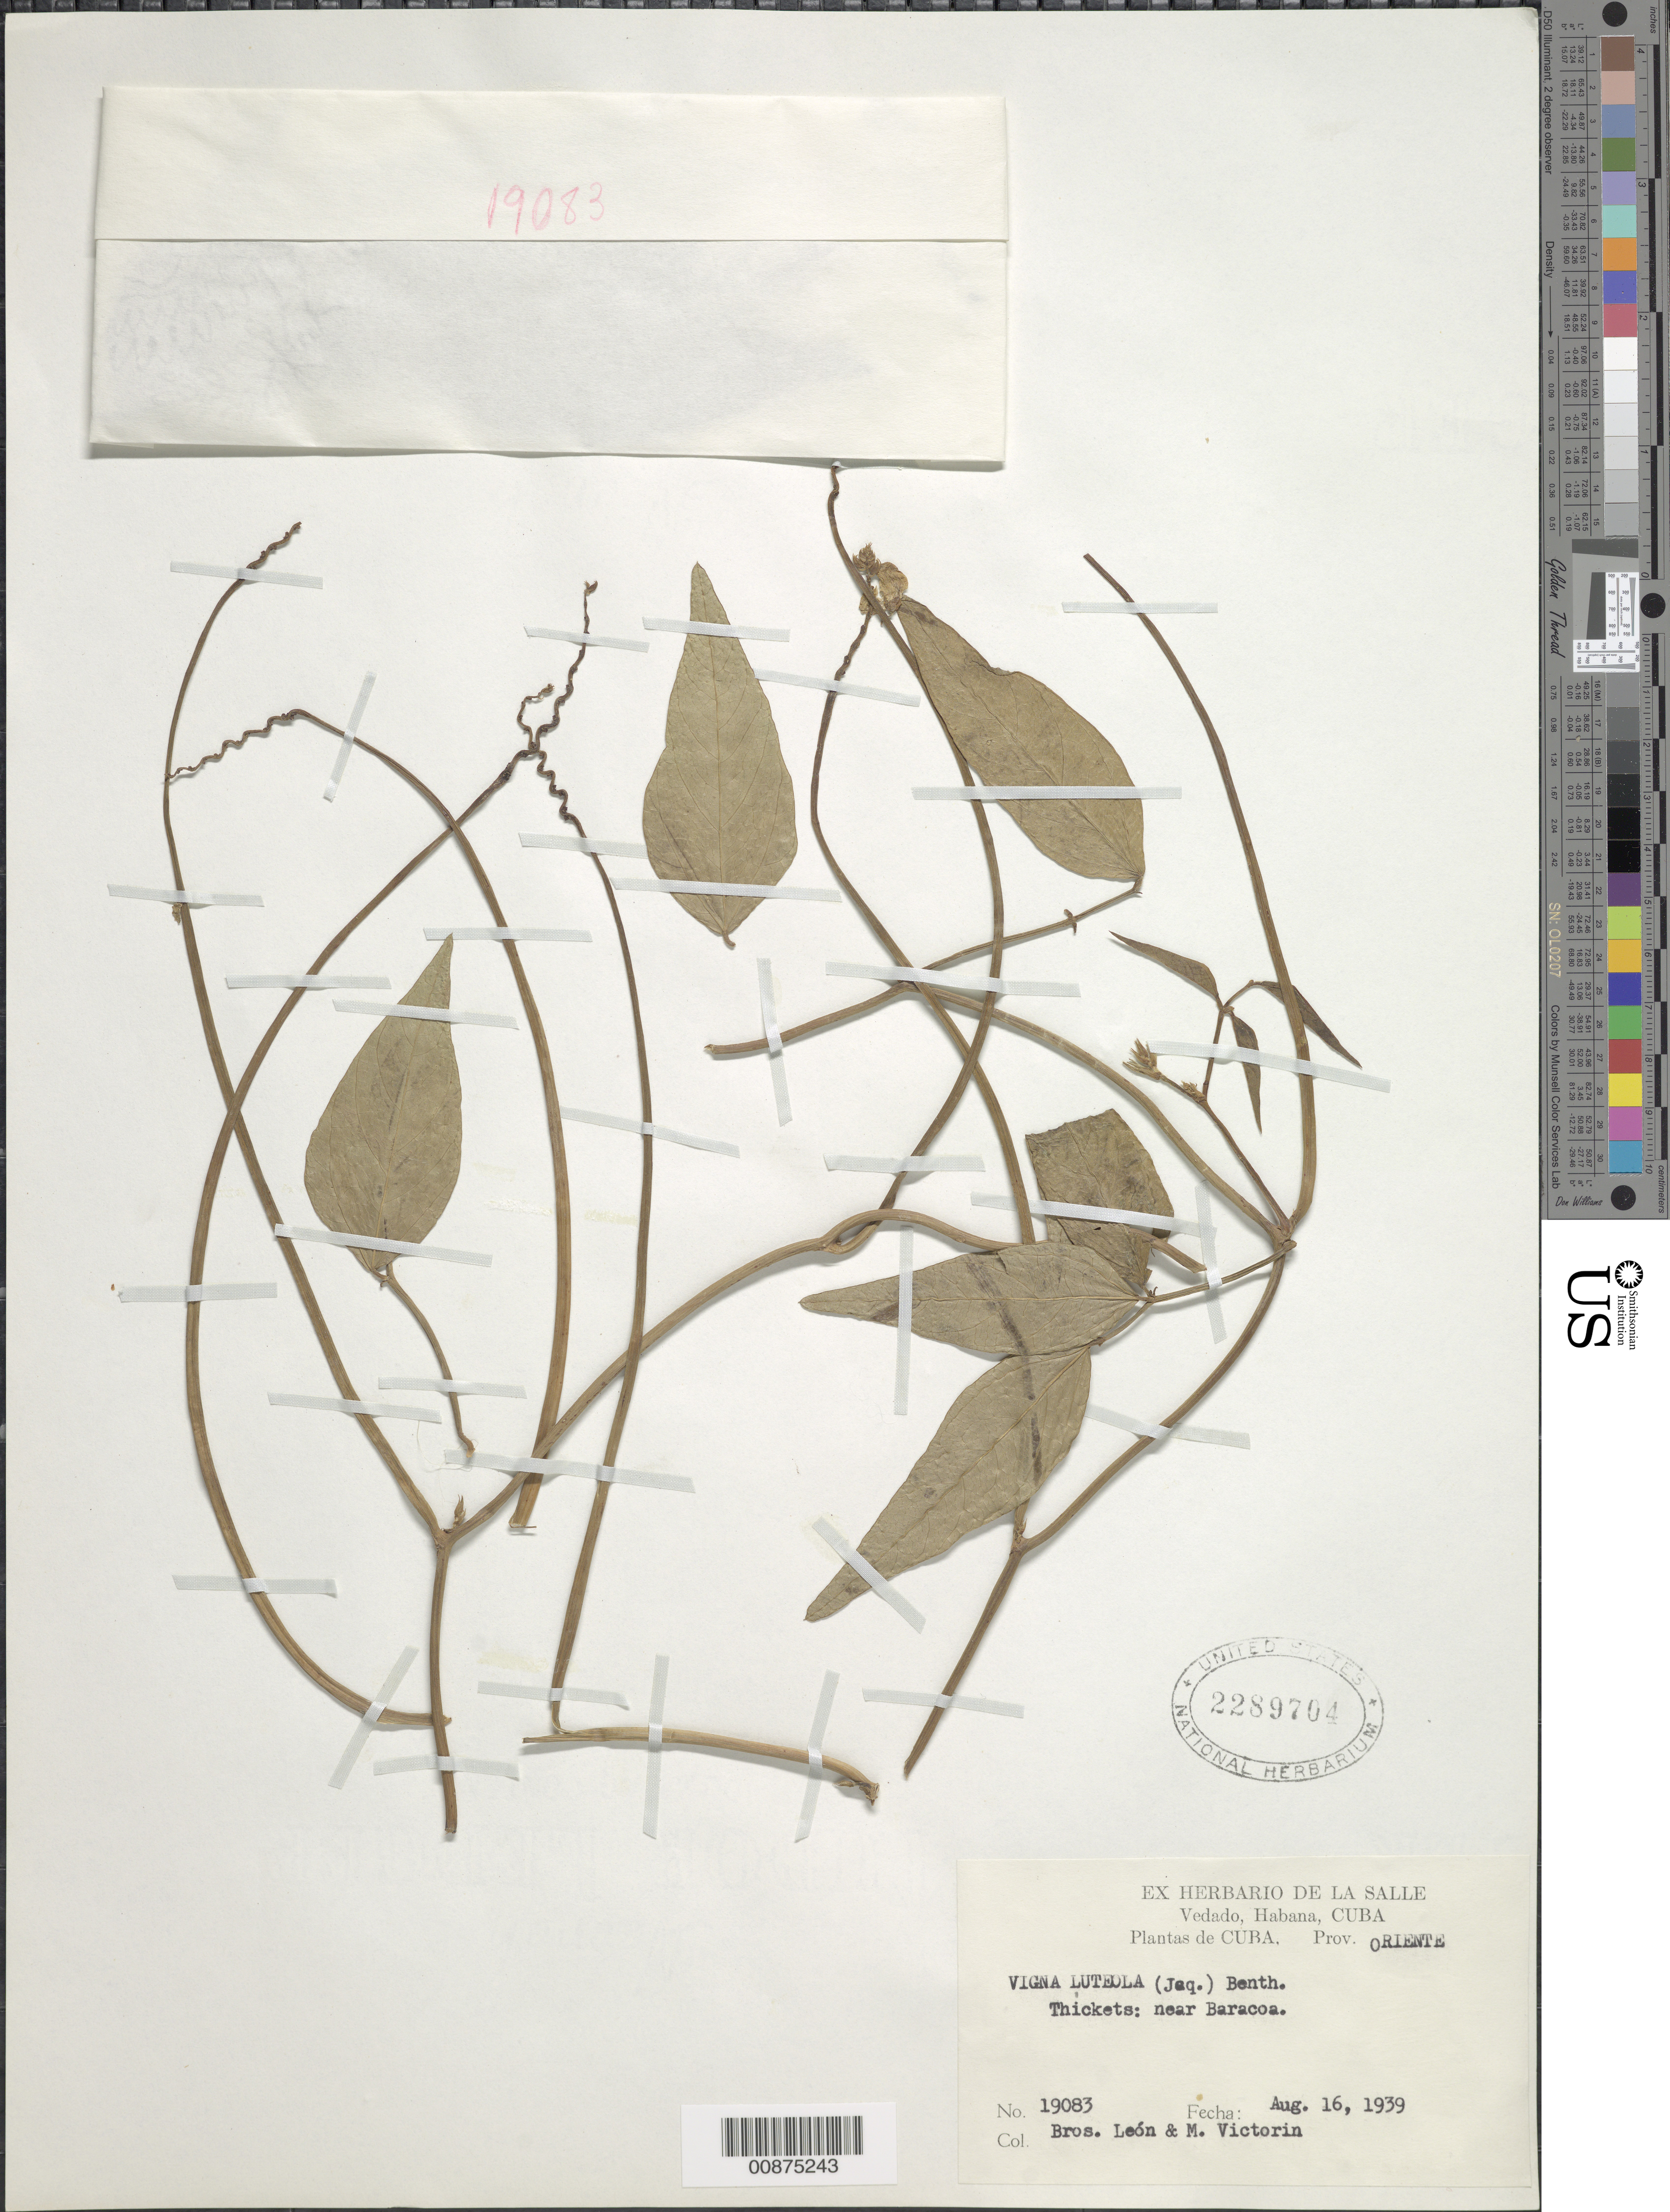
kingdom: Plantae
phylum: Tracheophyta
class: Magnoliopsida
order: Fabales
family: Fabaceae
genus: Vigna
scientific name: Vigna luteola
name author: (Jacq.) Benth.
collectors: Bro. León & F. Victorin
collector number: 19083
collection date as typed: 16 Aug 1939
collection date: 1939-08-16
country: Cuba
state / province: Guantanamo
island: Cuba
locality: Near Baracoa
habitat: Thickets.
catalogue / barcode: US 2289704